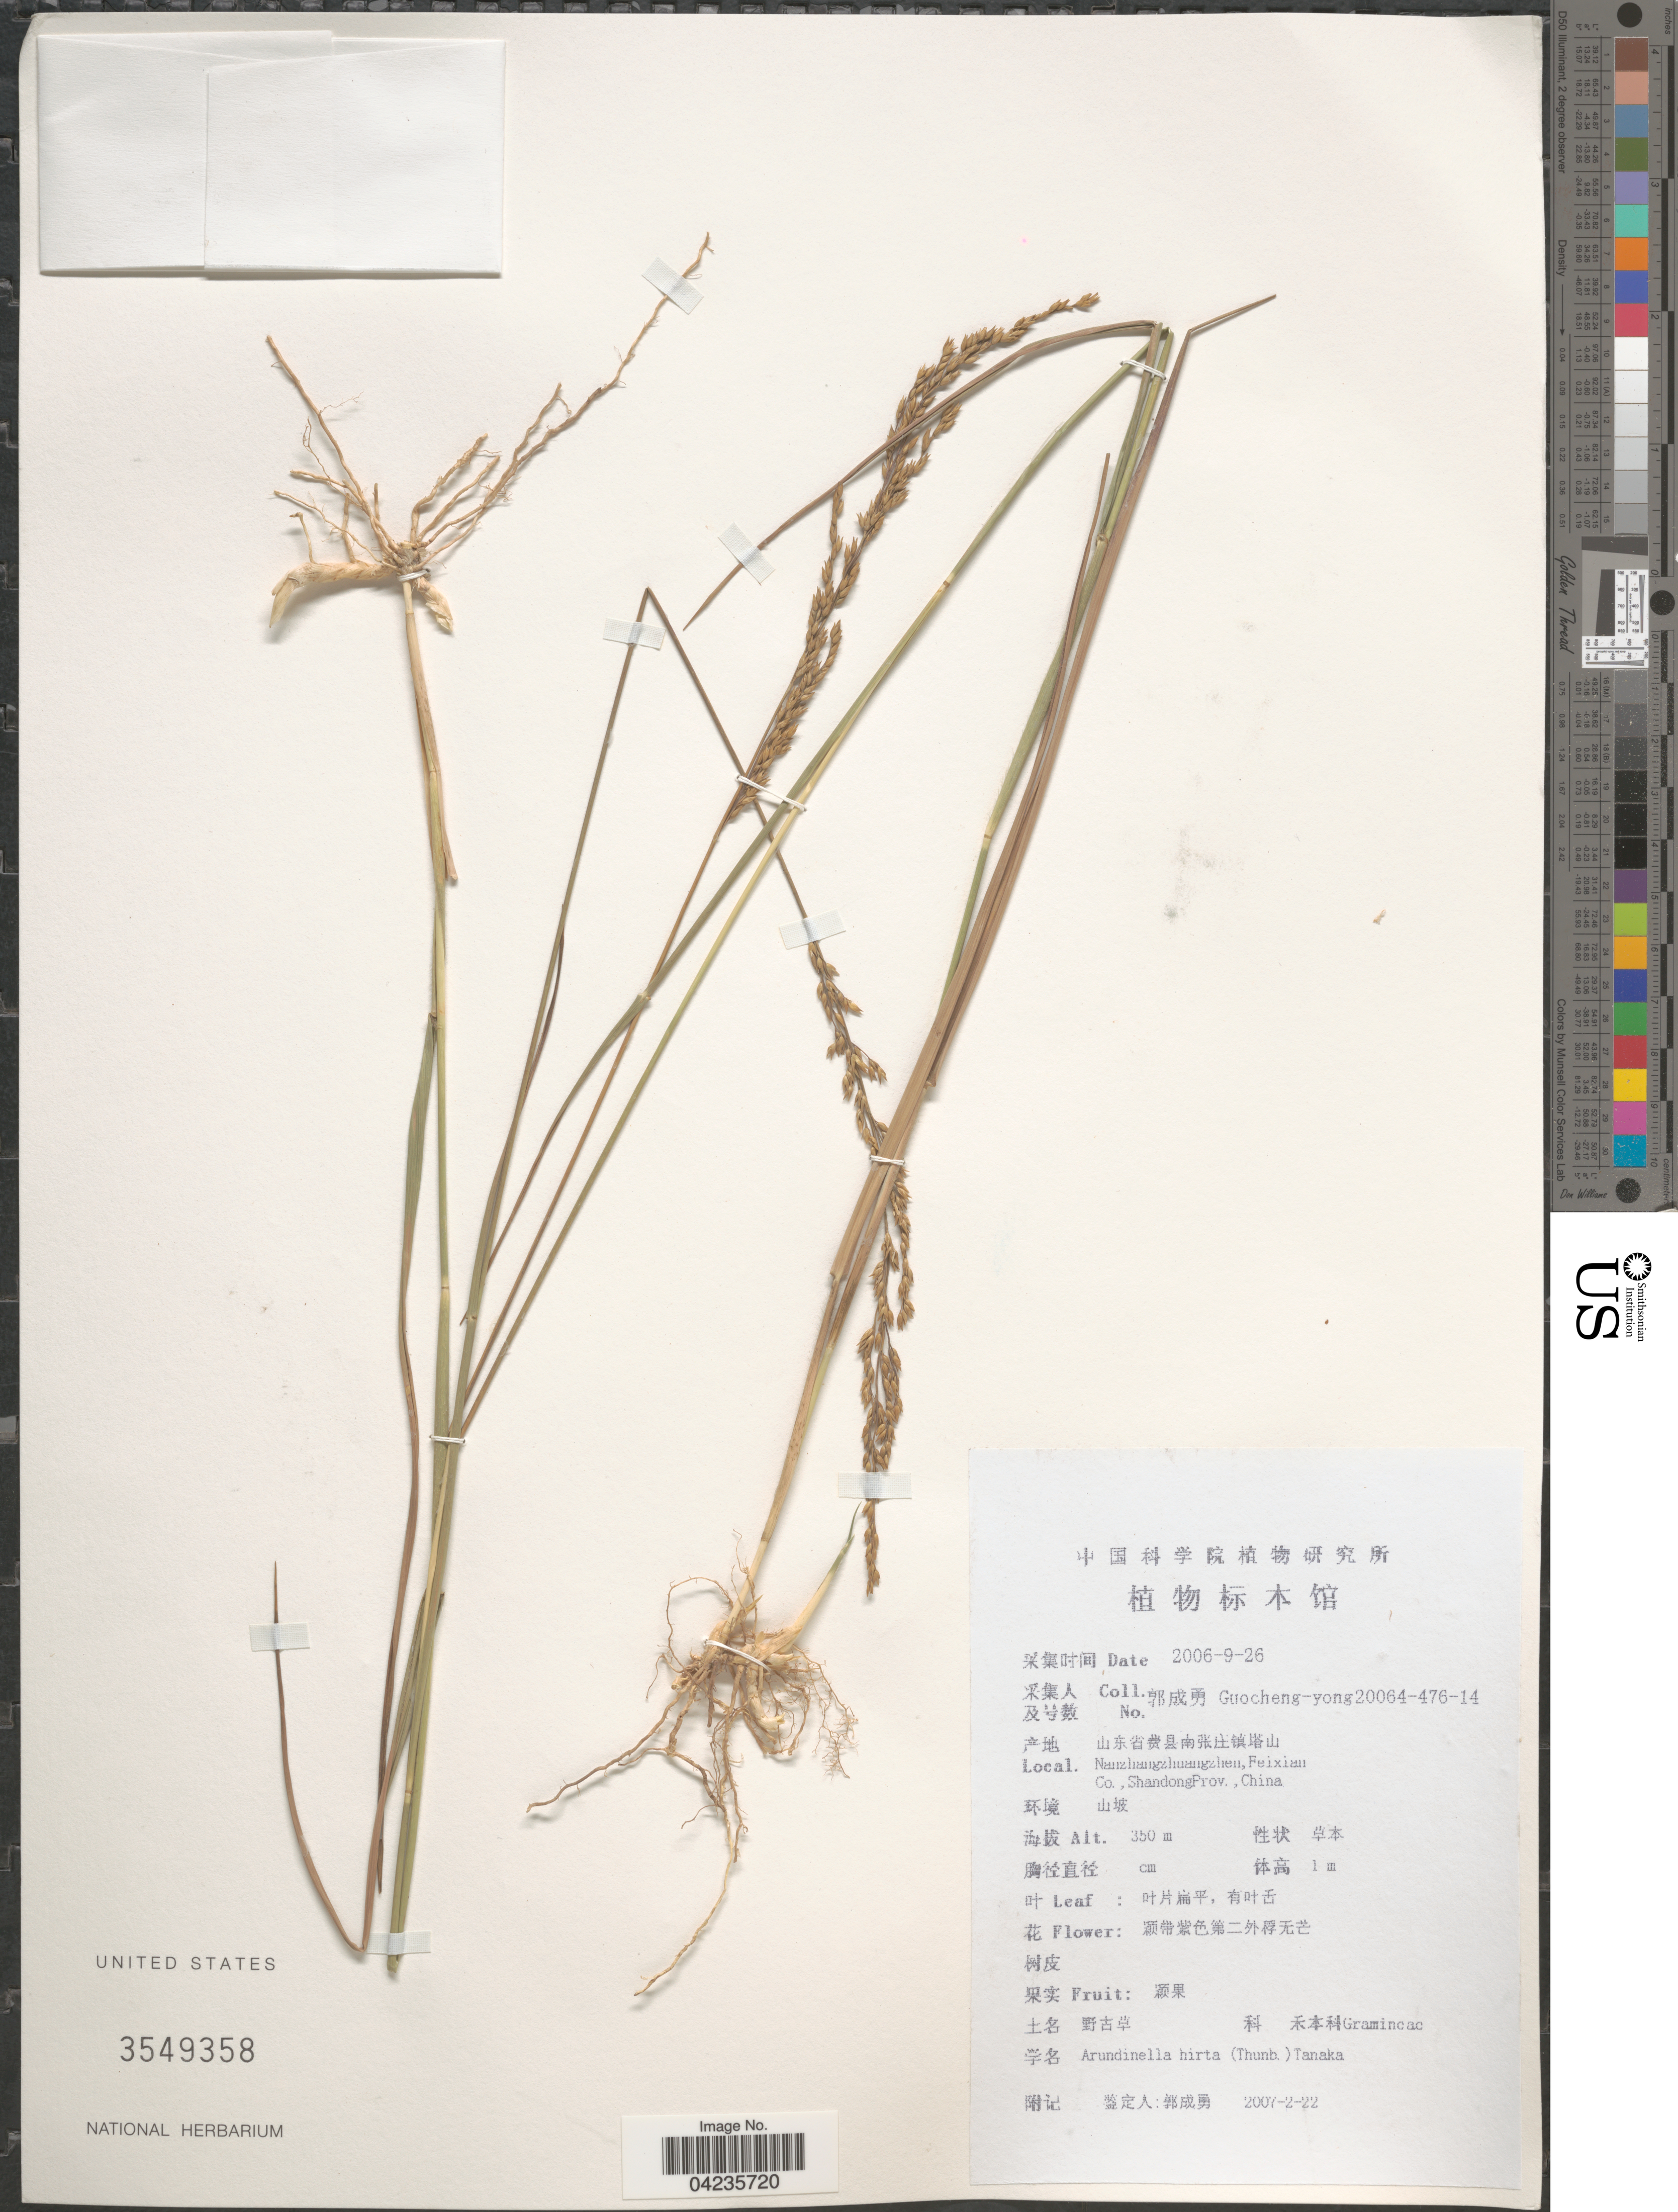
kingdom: Plantae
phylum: Tracheophyta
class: Liliopsida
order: Poales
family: Poaceae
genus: Arundinella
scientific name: Arundinella hirta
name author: (Thunb.) Tanaka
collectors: Guo cheng-yong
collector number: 20064-476-14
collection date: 2006-09-26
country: China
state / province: Shandong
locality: Nanzhangzhuangzhen,Feixian Co.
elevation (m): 350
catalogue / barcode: US 3549358